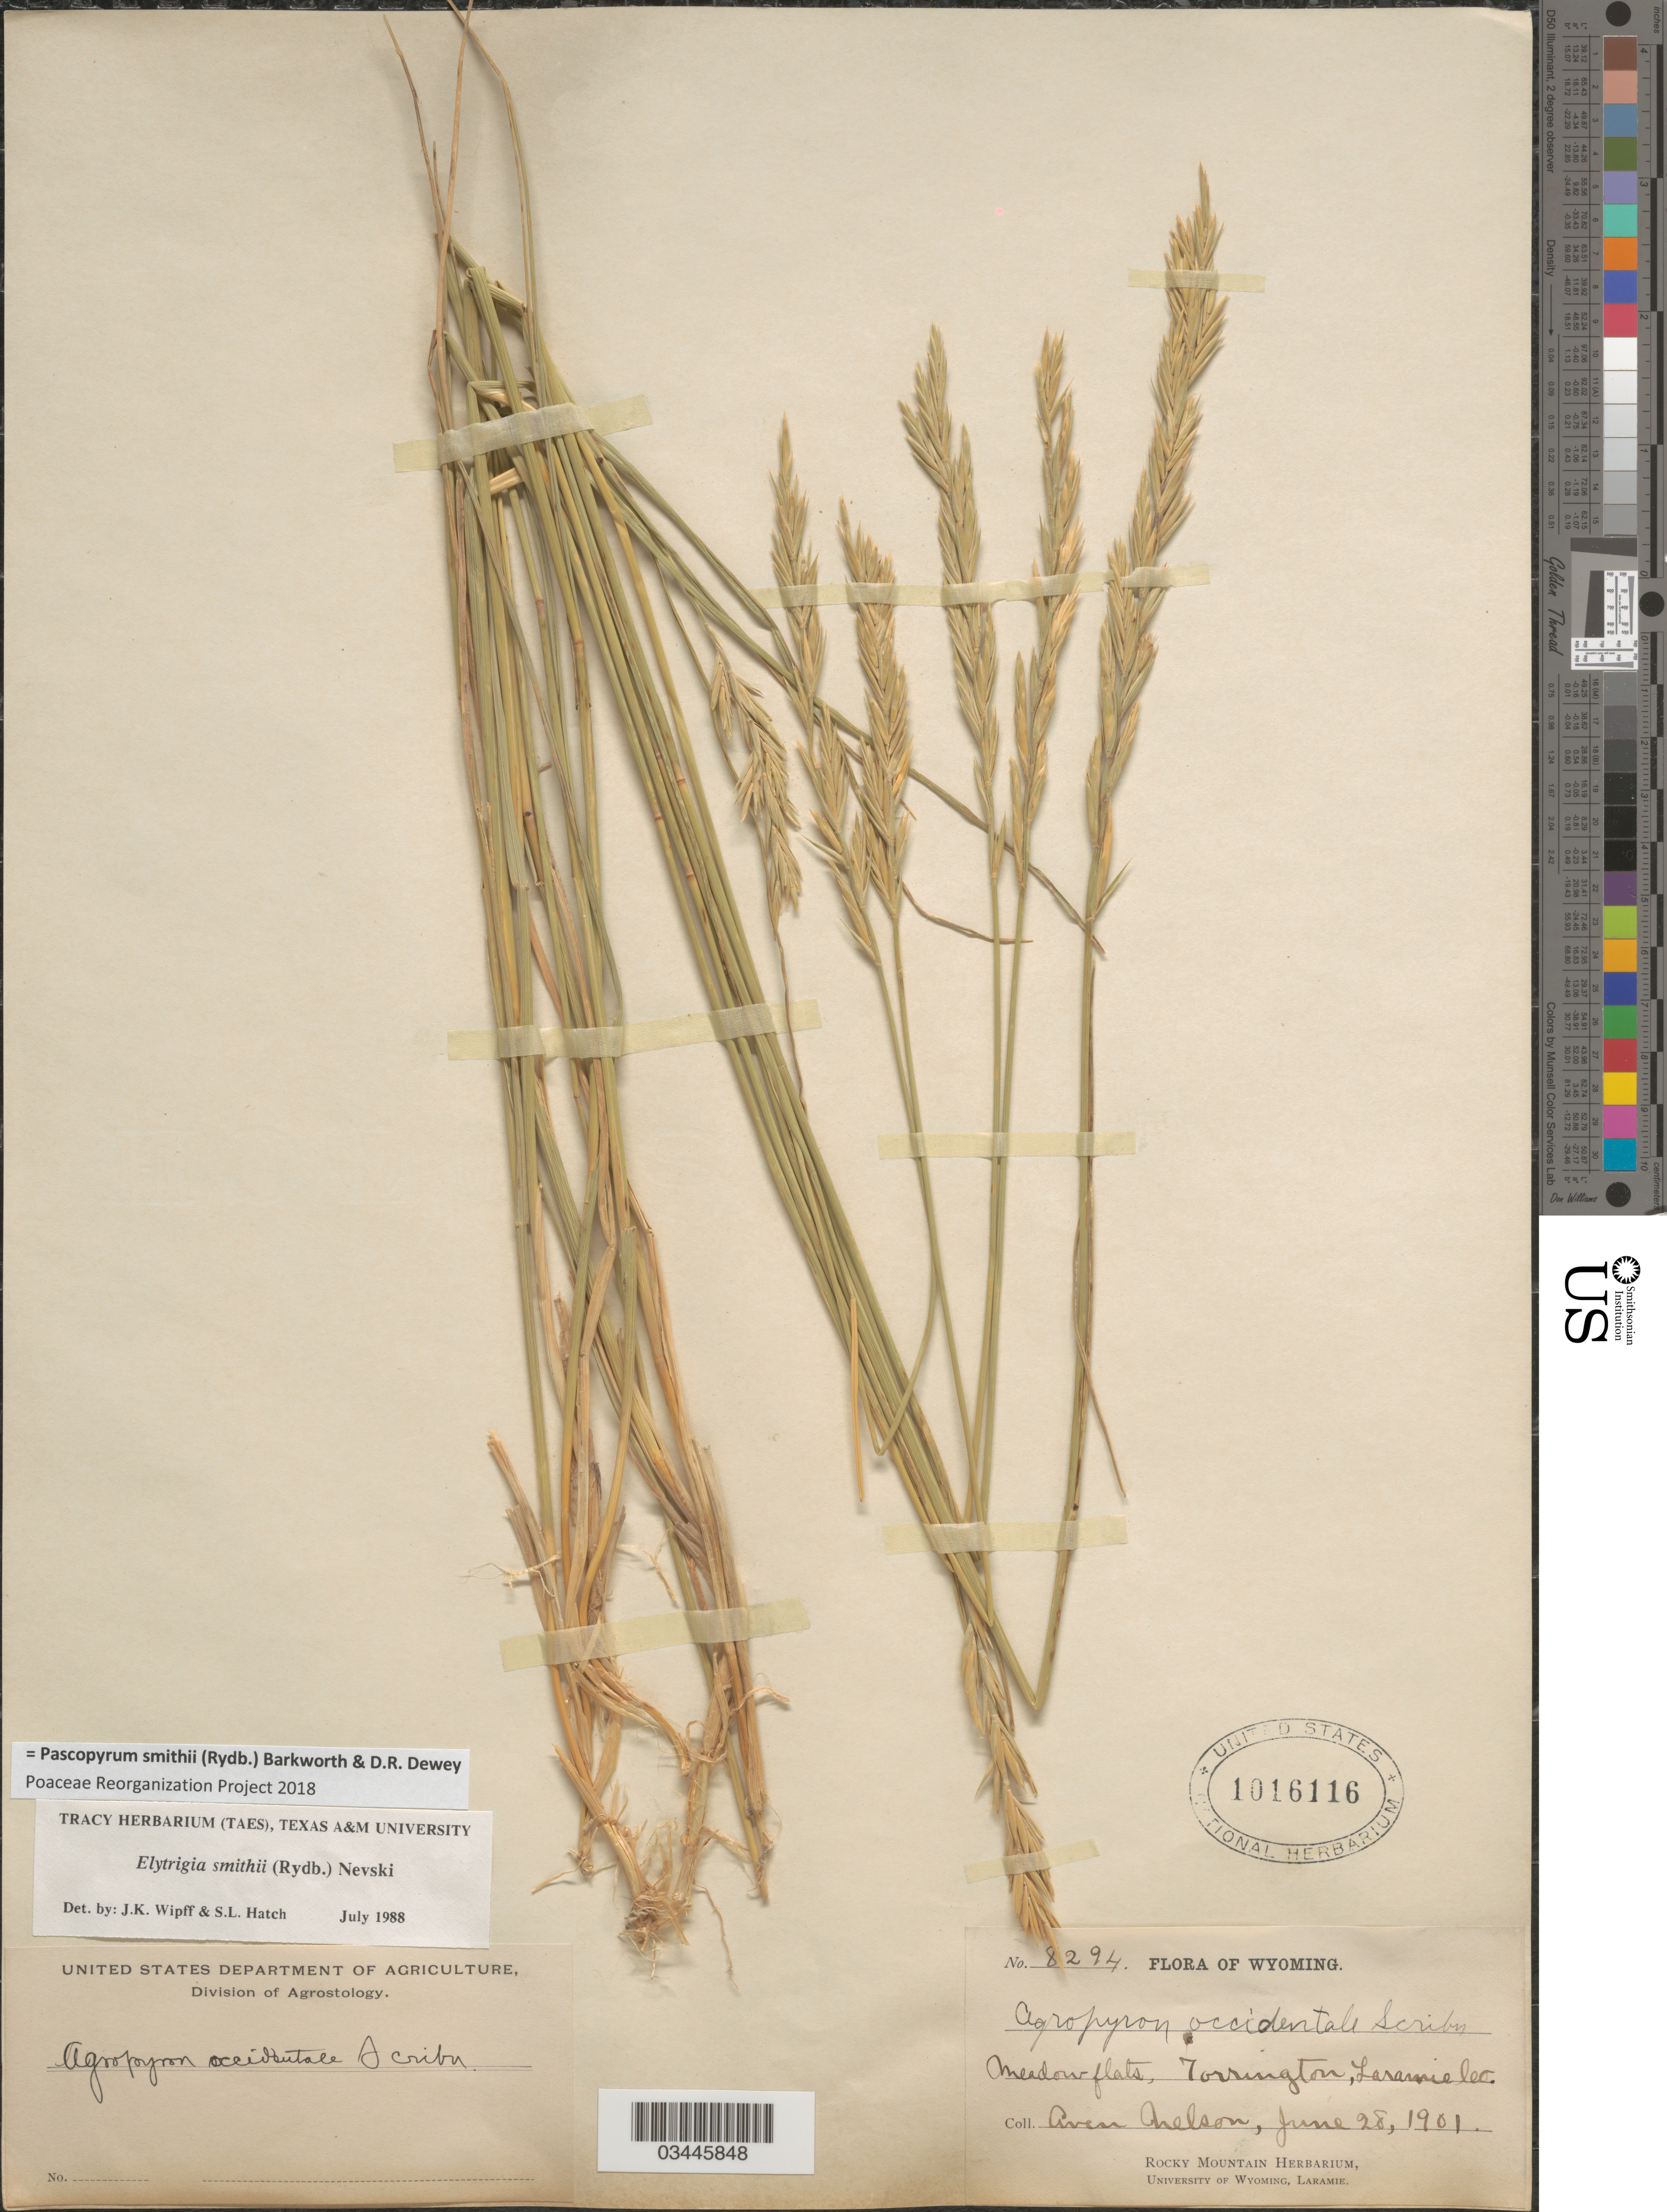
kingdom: Plantae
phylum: Tracheophyta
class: Liliopsida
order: Poales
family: Poaceae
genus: Pascopyrum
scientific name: Pascopyrum smithii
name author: (Rydb.) Barkworth & Dewey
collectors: A. Nelson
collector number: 8294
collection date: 1901-06-28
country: United States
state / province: Wyoming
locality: Meadow flats, Torrington, Laramie Co.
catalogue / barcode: US 1016116